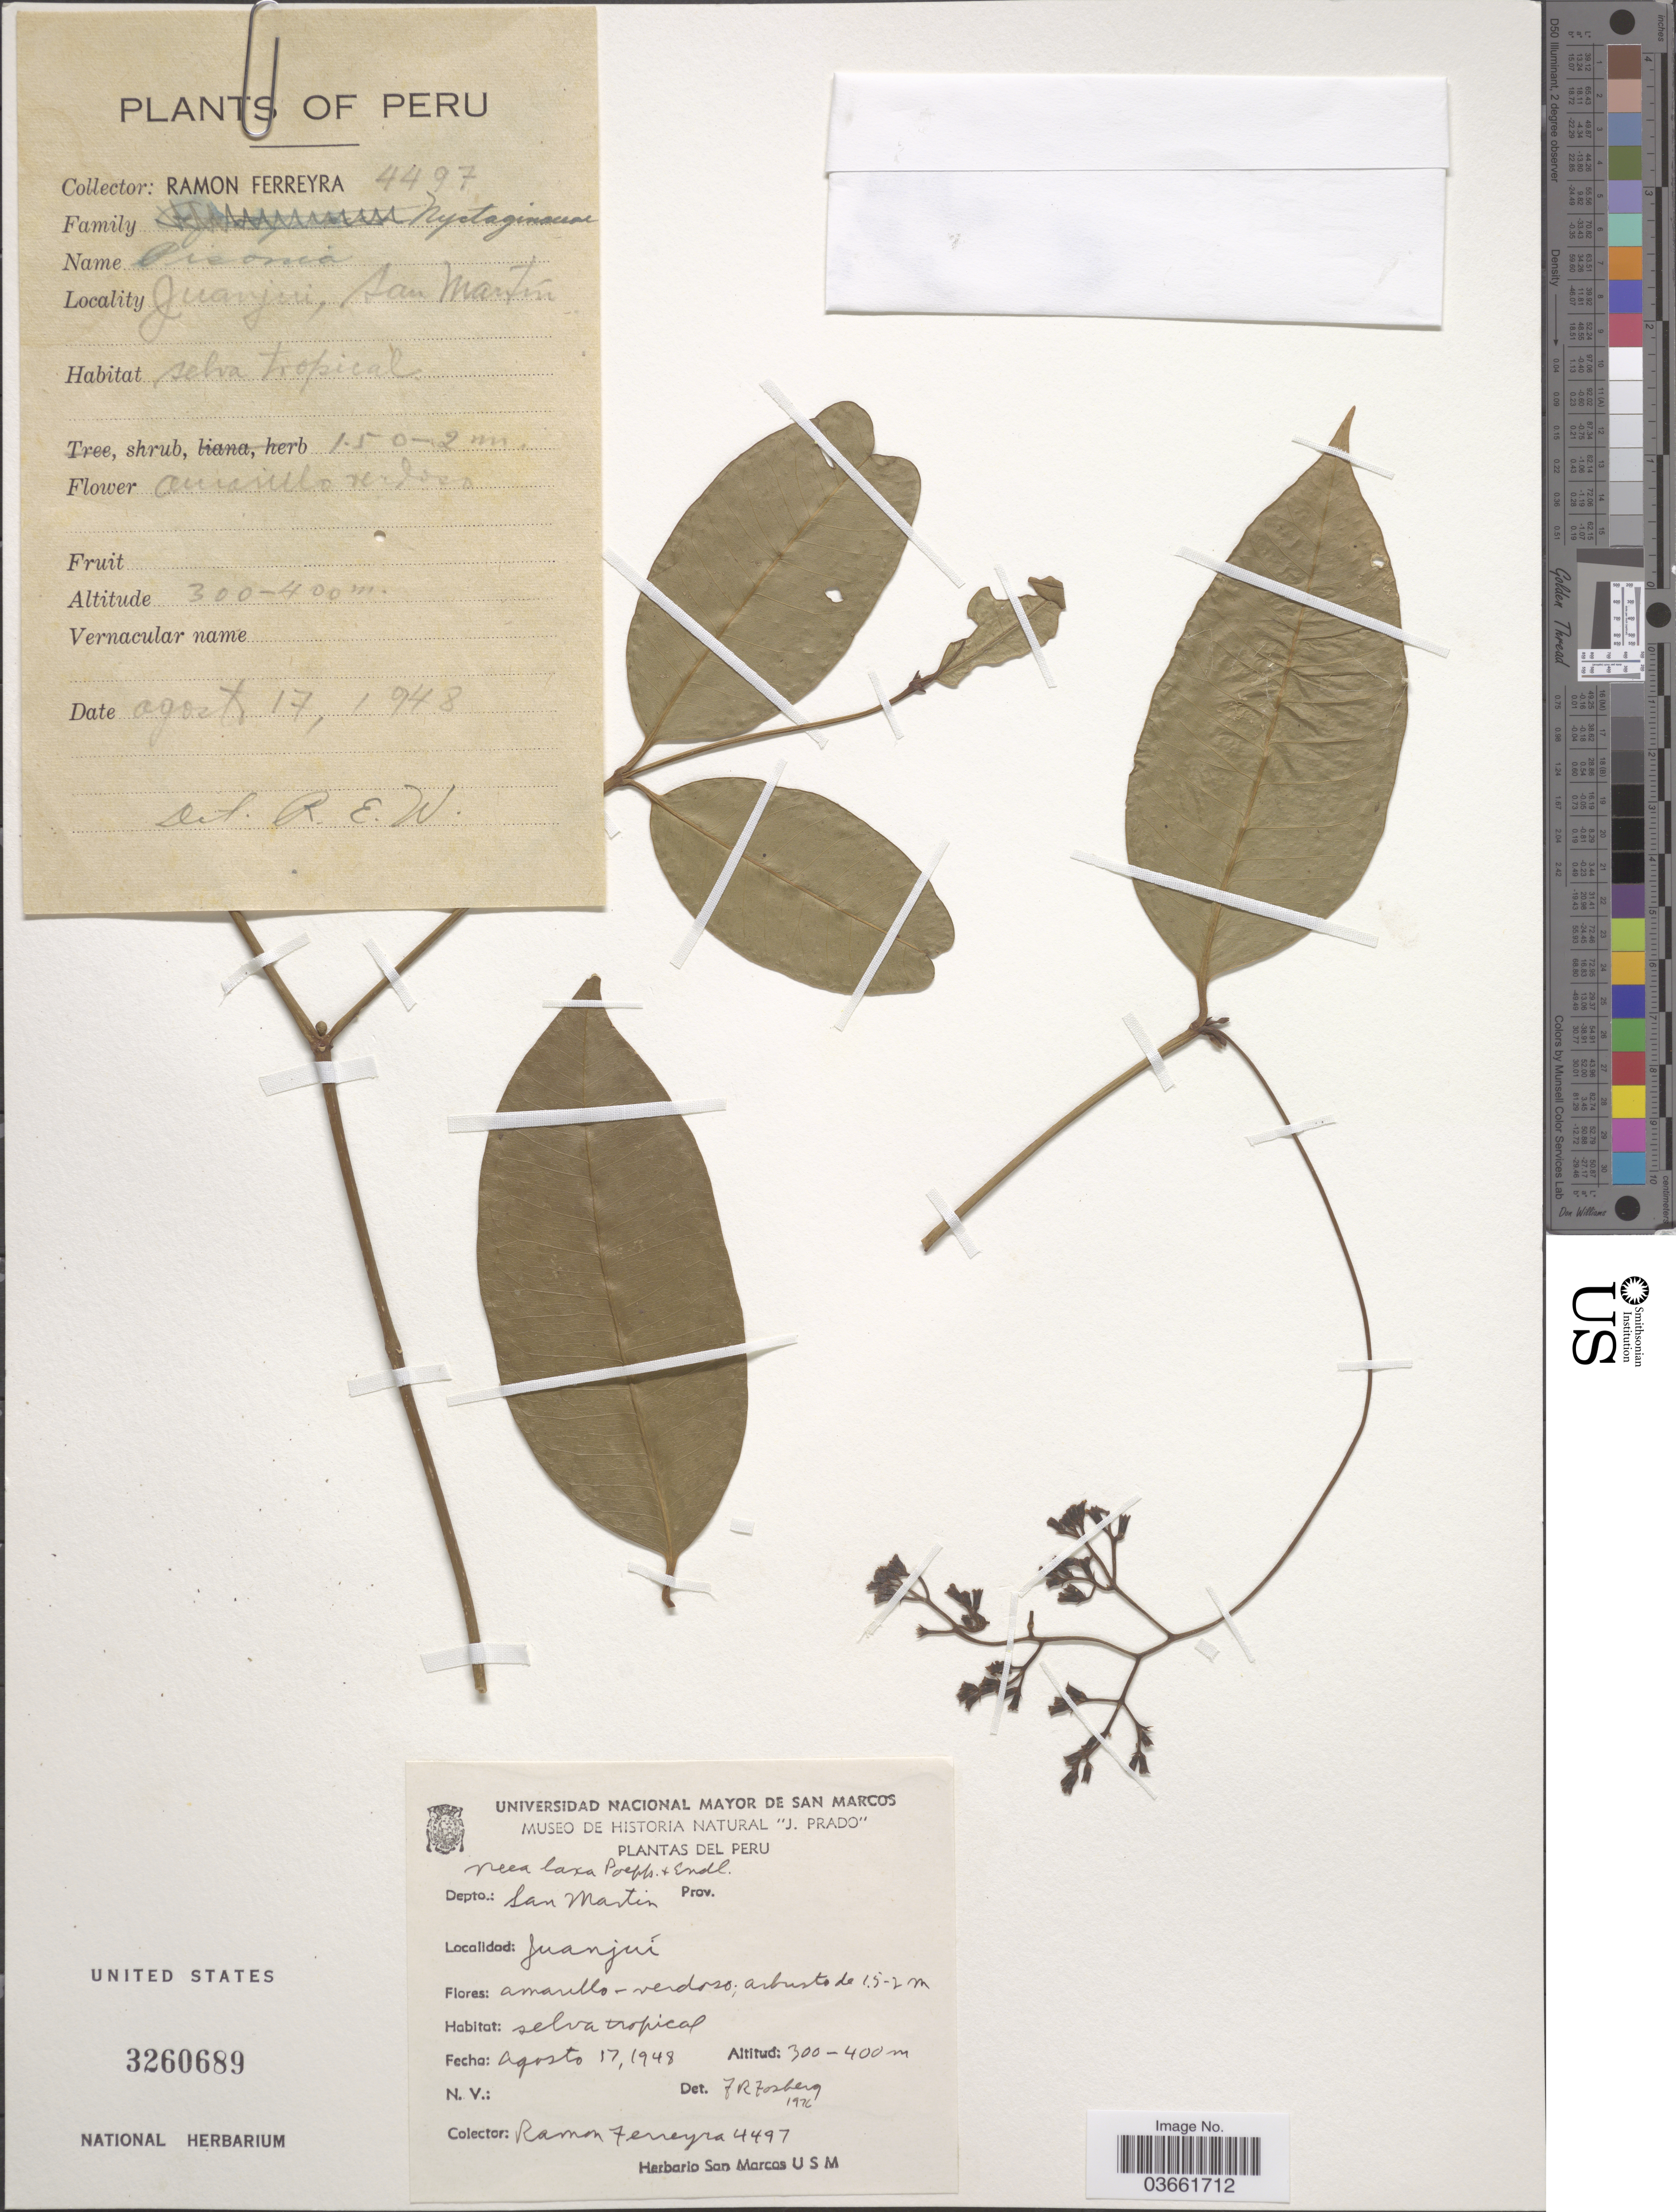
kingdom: Plantae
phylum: Tracheophyta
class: Magnoliopsida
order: Caryophyllales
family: Nyctaginaceae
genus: Neea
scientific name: Neea laxa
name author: Poepp. & Endl.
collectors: R. A. Ferreyra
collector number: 4497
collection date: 1948-08-17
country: Peru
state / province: San Martín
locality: Depto.: San Martin, Juanjuí.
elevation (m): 300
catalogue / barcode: US 3260689